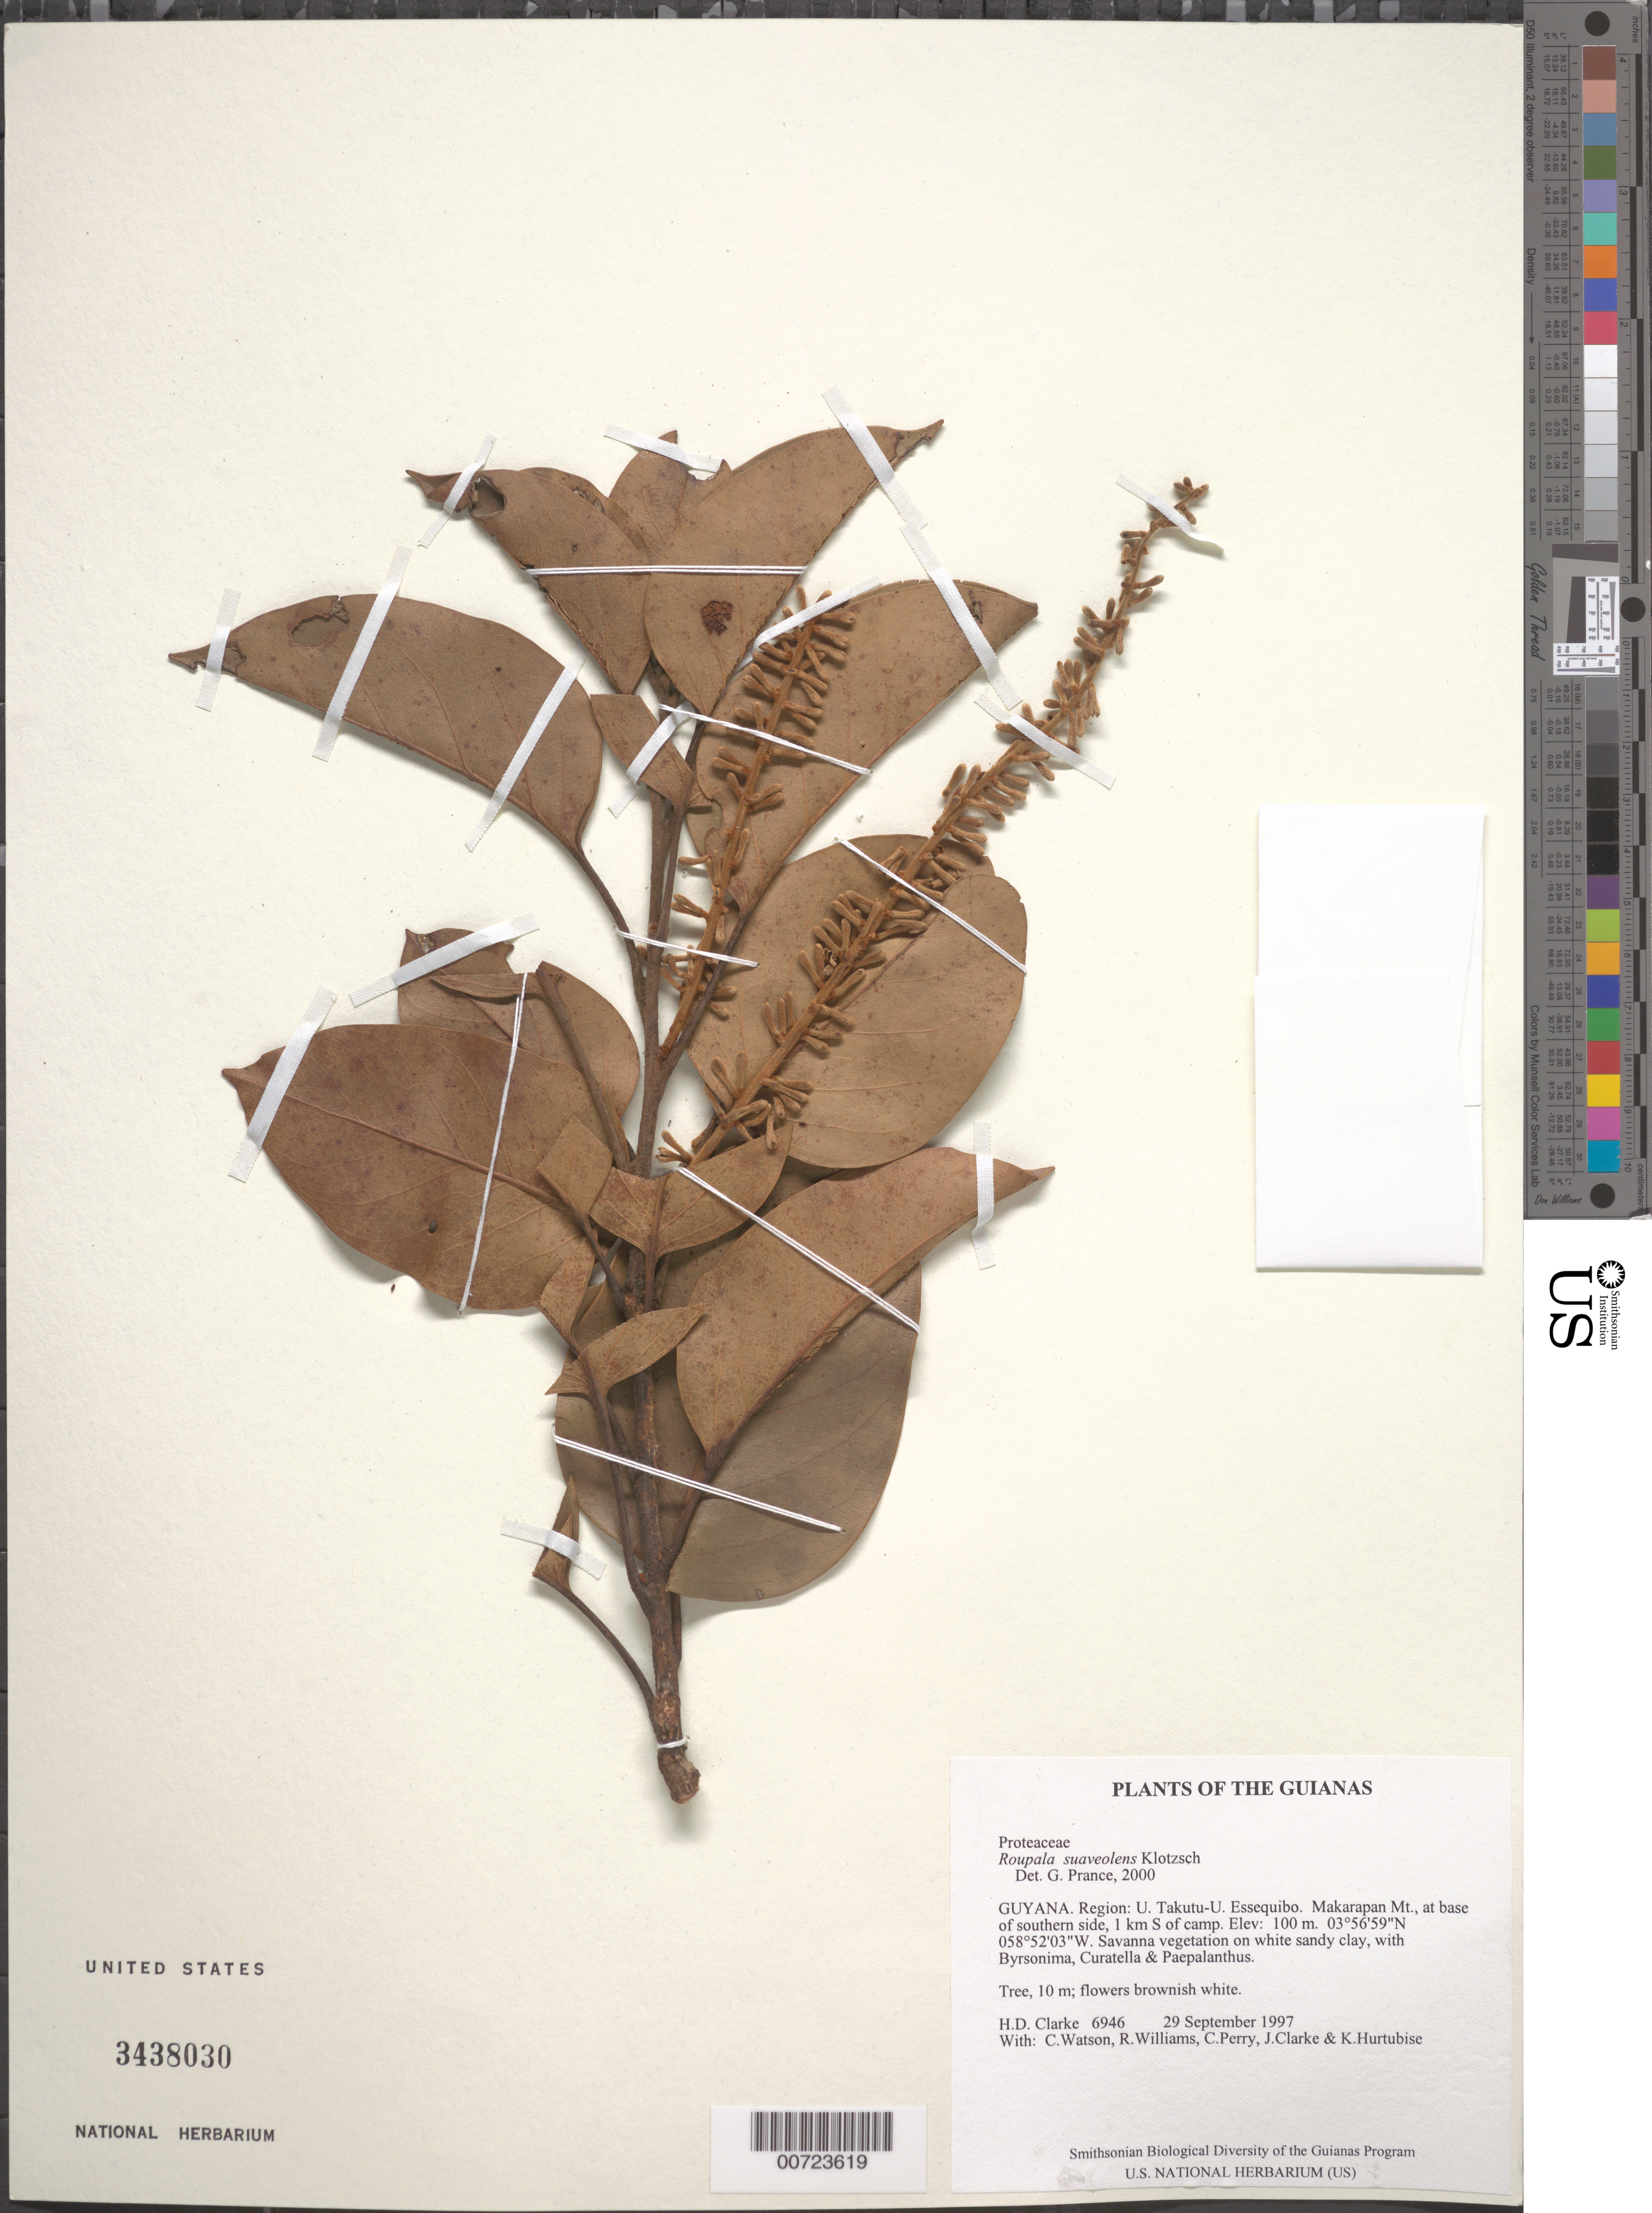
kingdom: Plantae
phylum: Tracheophyta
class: Magnoliopsida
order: Proteales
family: Proteaceae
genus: Roupala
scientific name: Roupala suaveolens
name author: Klotzsch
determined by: Prance, G. T.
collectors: H. D. Clarke, C. Watson, R. Williams, C. Perry, J. Clarke & K. Hurtubise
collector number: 6946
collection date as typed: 29 September 1997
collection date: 1997-09-29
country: Guyana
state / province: U. Takutu-U. Essequibo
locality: Makarapan Mt., at base of southern side, 1 km S of camp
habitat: Savanna vegetation on white sandy clay, with Byrsonima, Curatella & Paepalanthus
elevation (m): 100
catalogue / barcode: US 3438030